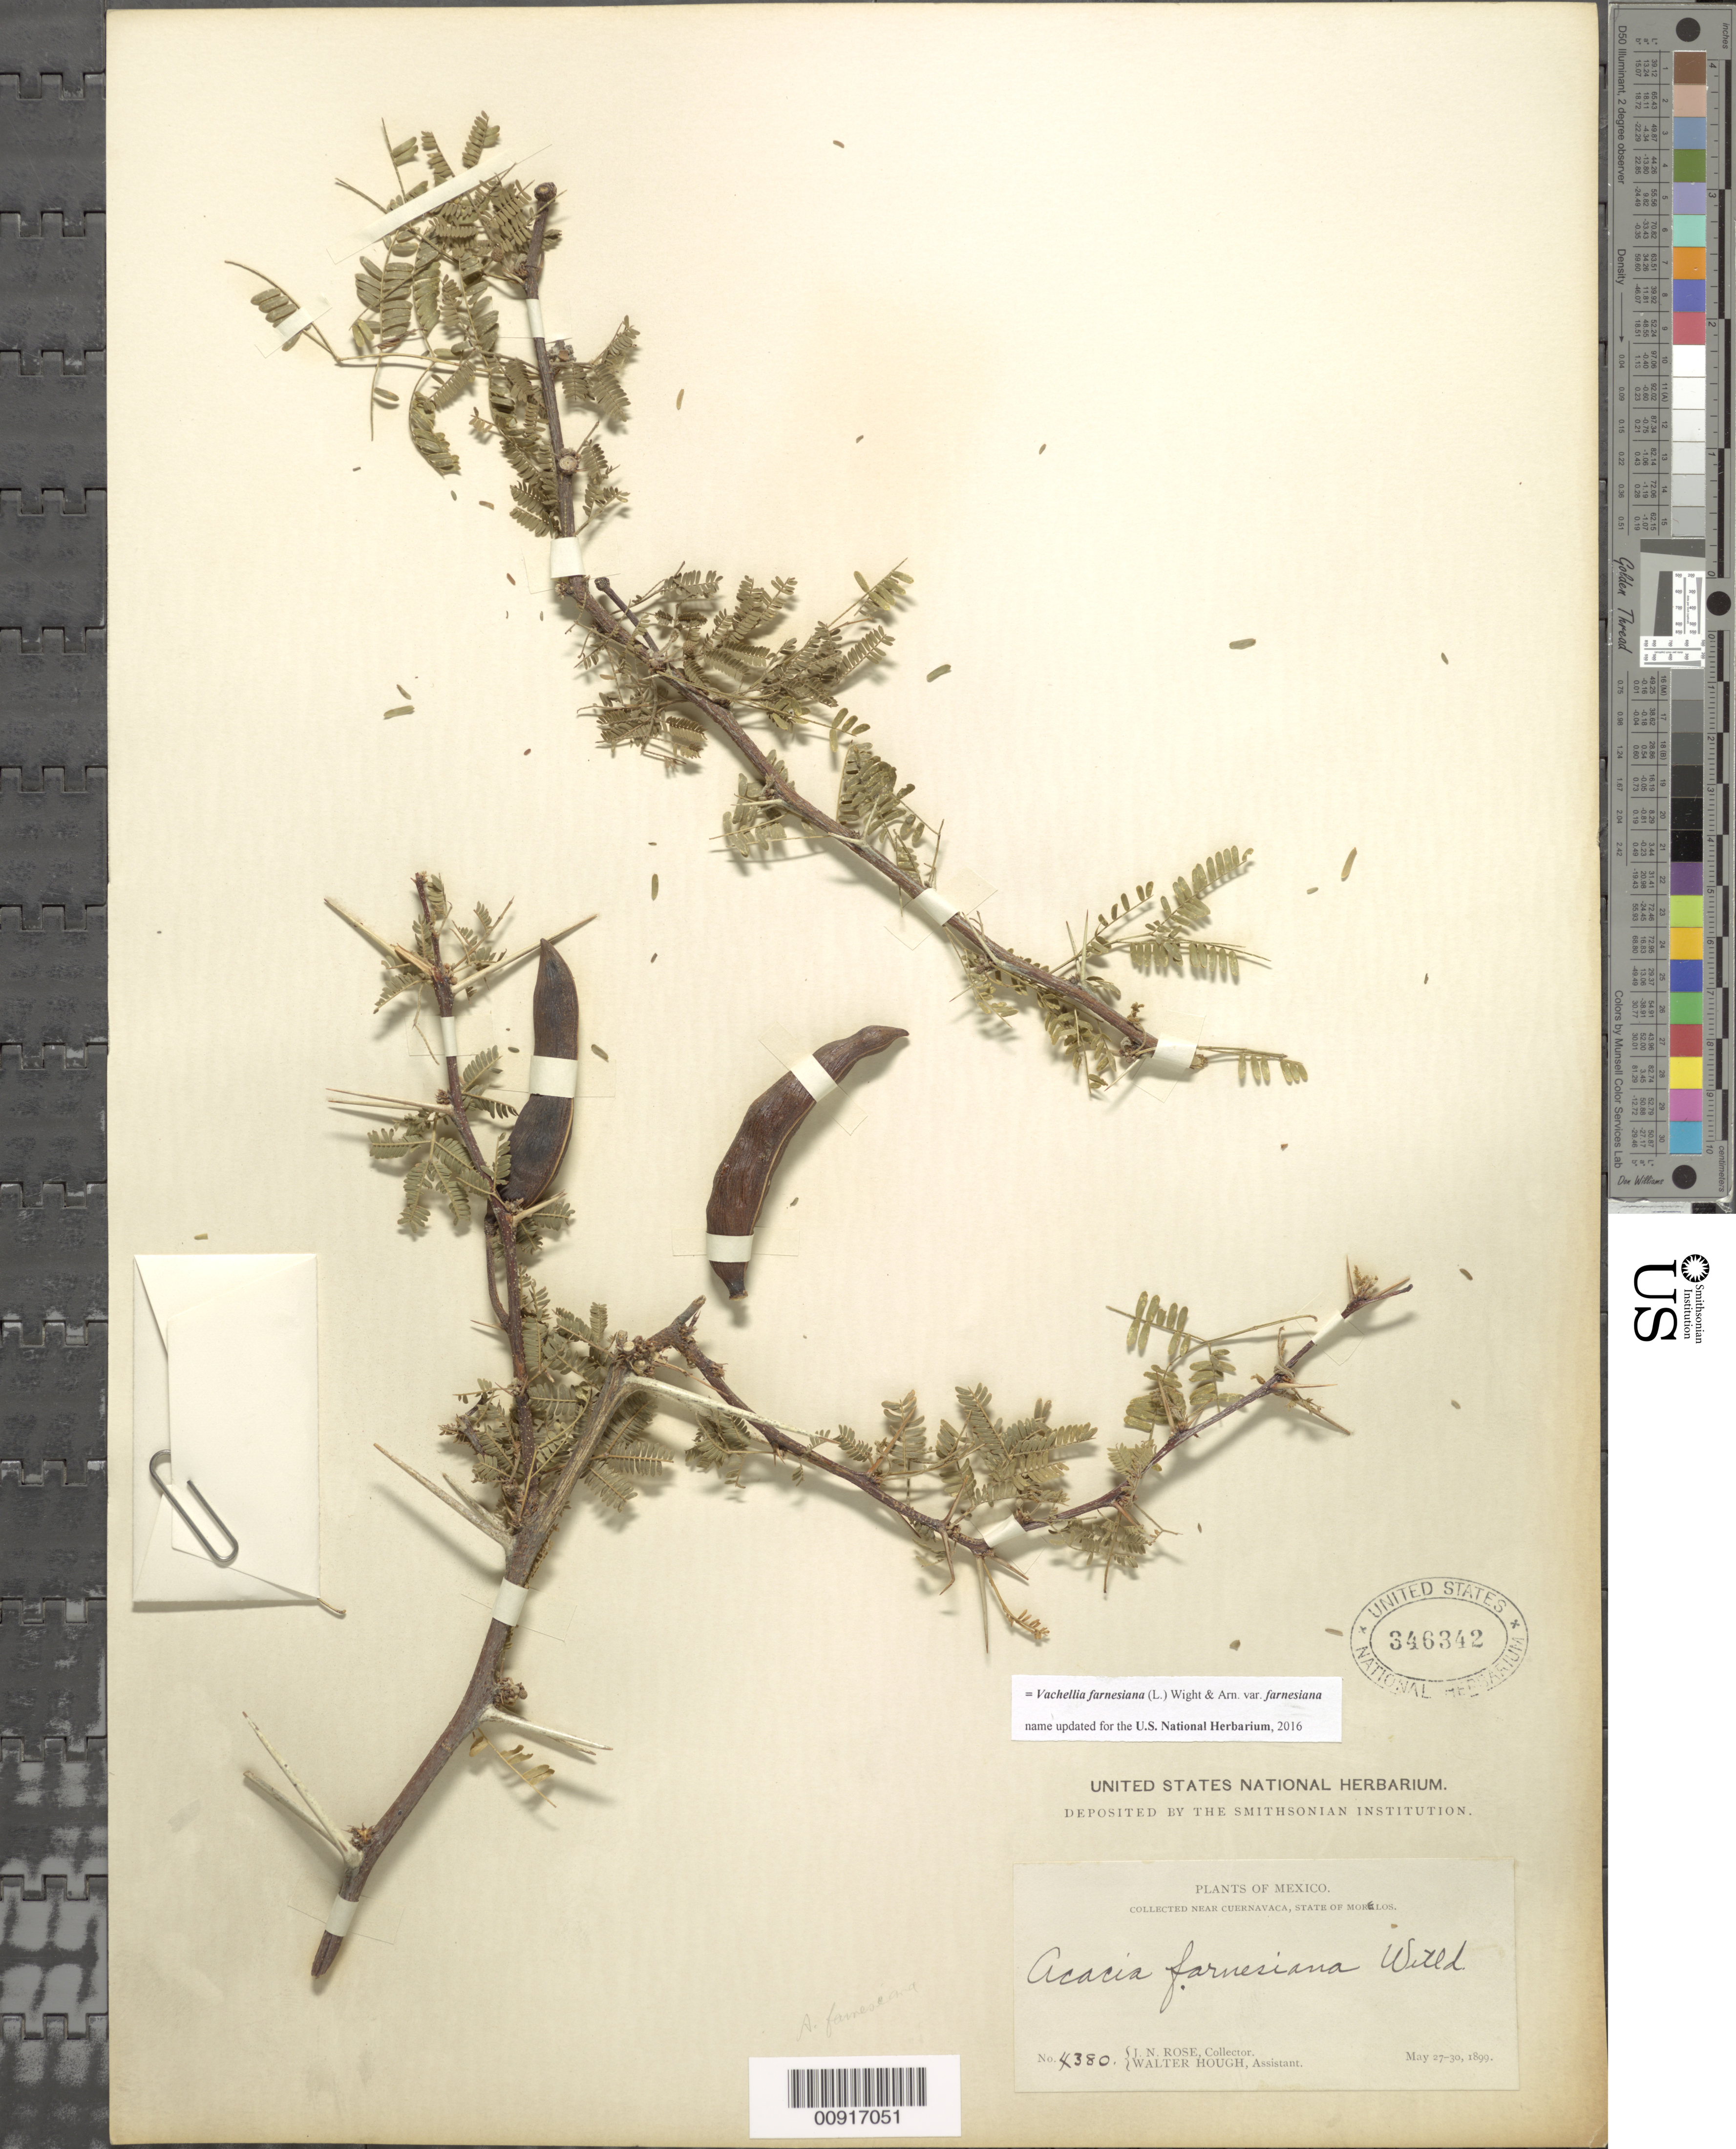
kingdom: Plantae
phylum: Tracheophyta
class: Magnoliopsida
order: Fabales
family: Fabaceae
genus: Vachellia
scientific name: Vachellia farnesiana var. farnesiana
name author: (L.) Wight & Arn.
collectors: J. N. Rose & W. Hough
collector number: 4380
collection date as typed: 27 May 1899 to 30 May 1899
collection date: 1899-05-27/1899-05-30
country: Mexico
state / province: Morelos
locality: Near Cuernavaca , State of Morelos.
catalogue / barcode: US 346342